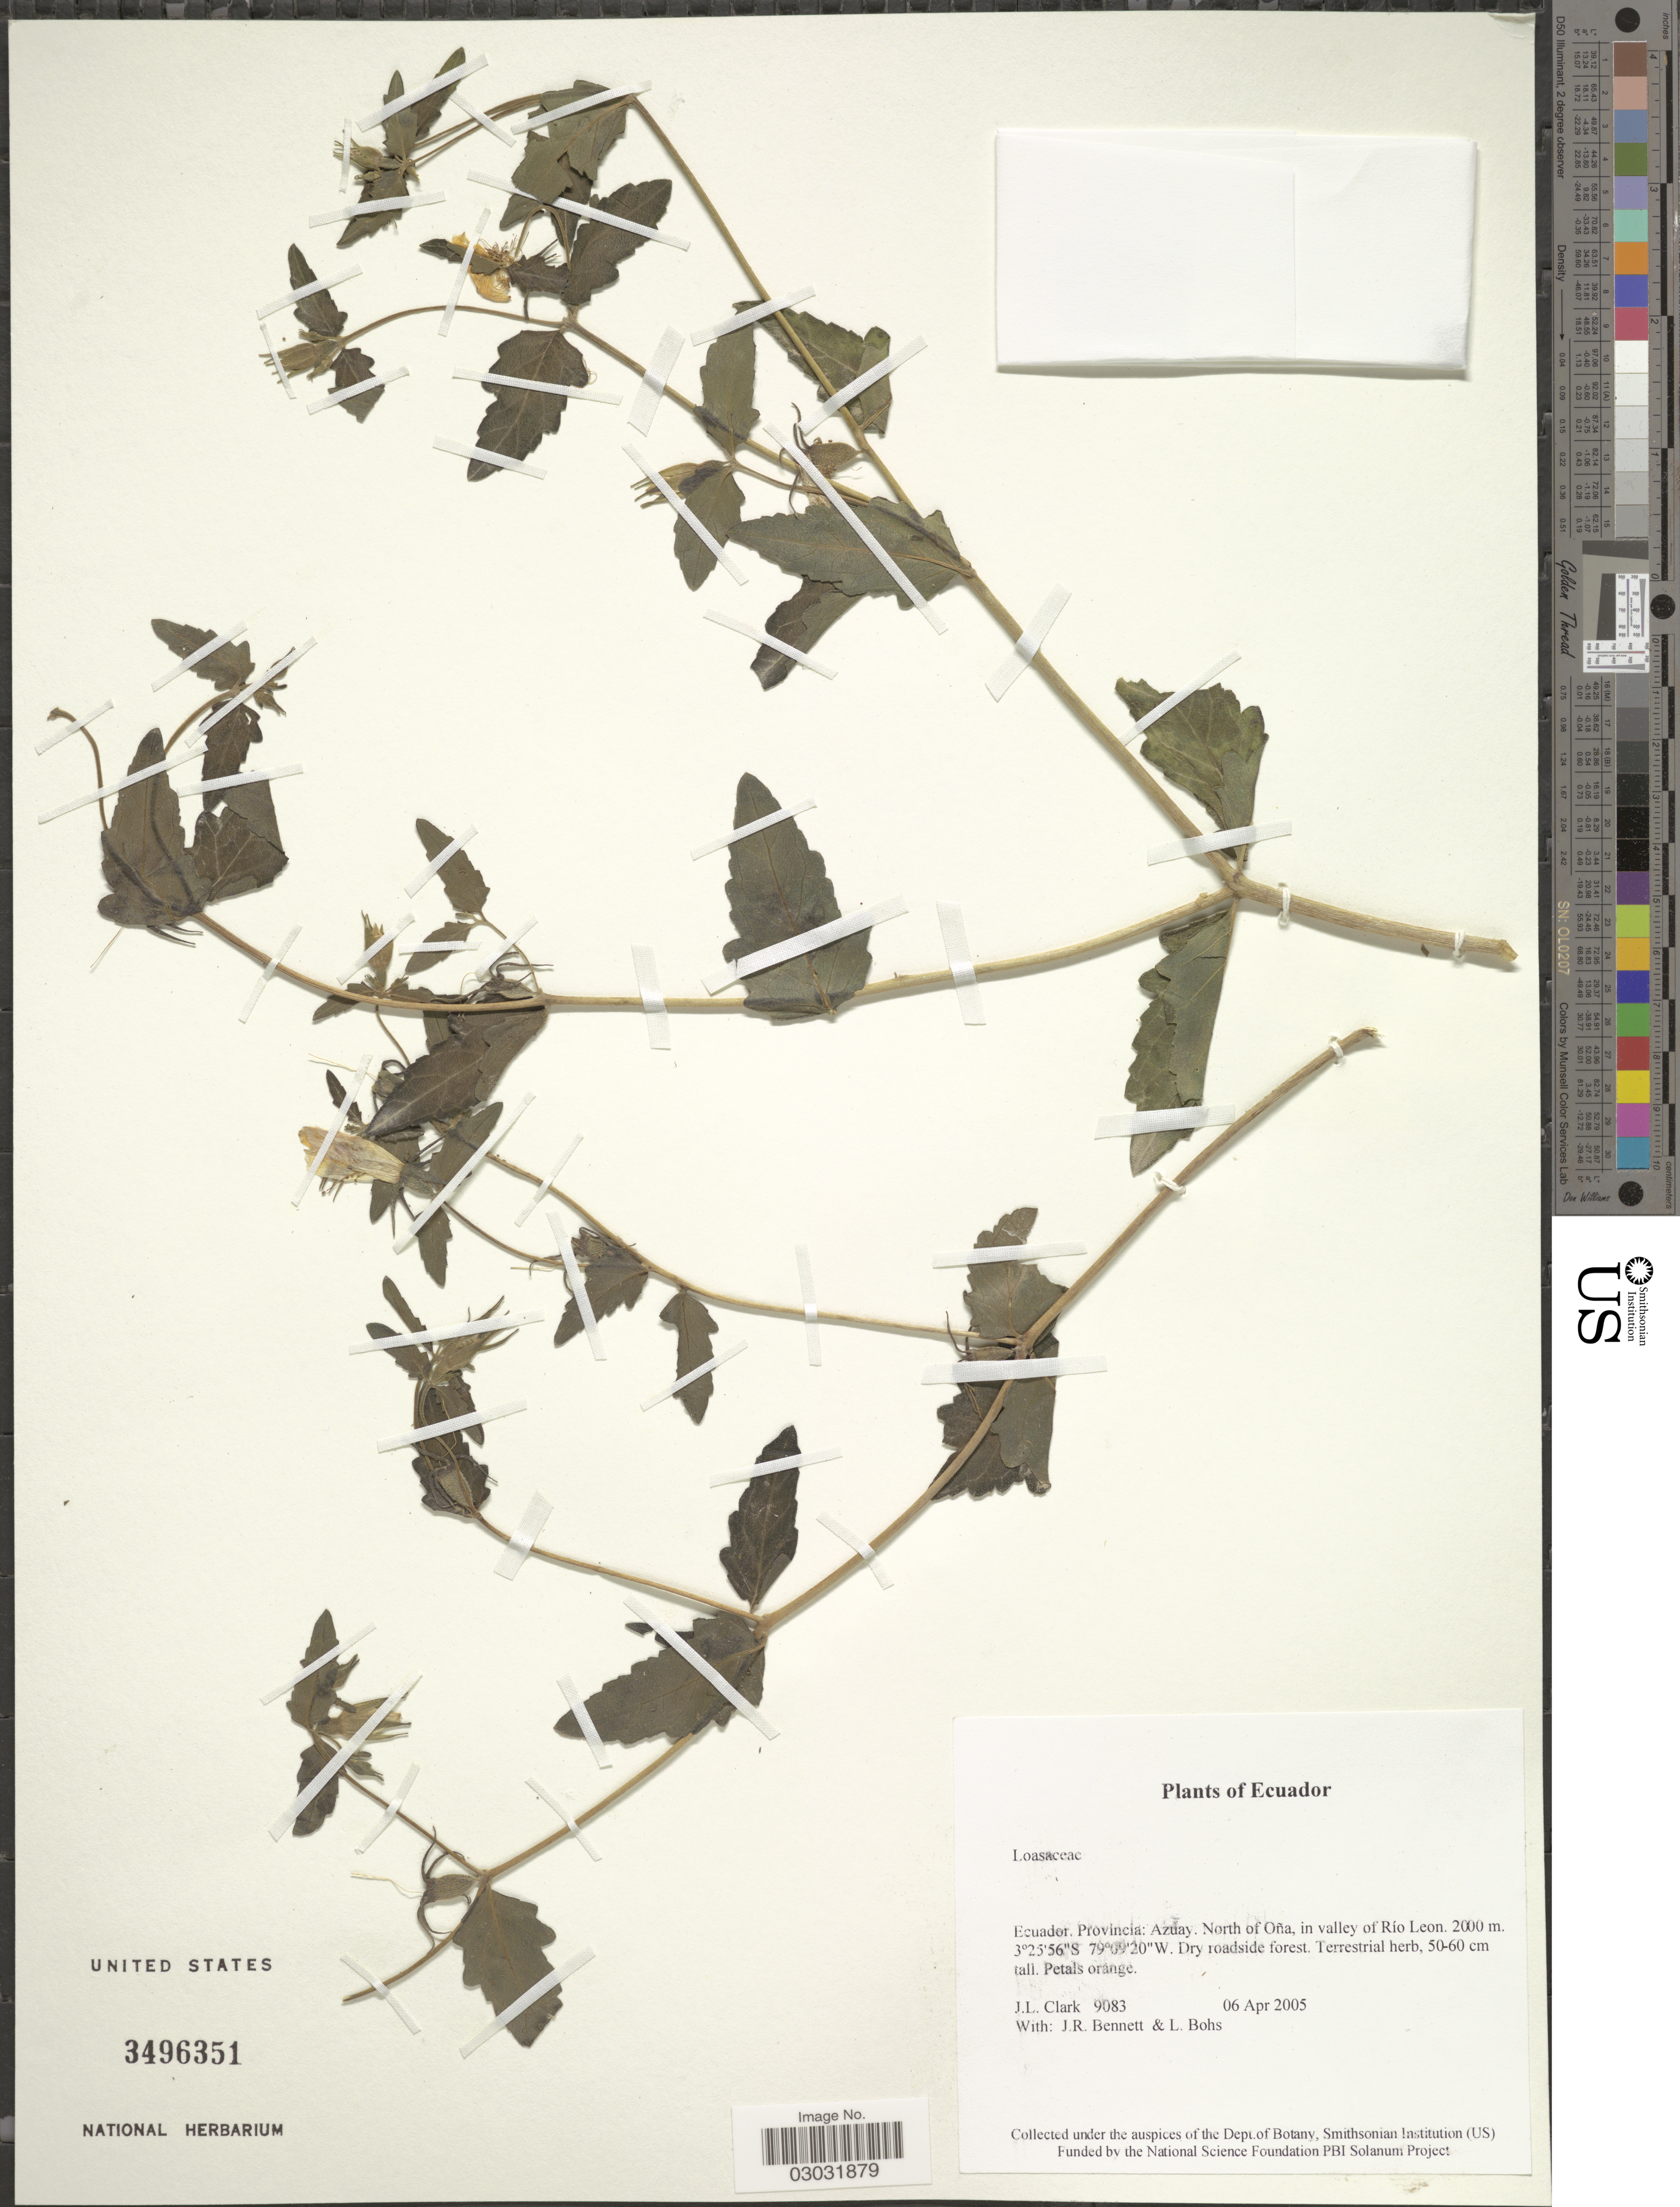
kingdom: Plantae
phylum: Tracheophyta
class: Magnoliopsida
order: Cornales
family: Loasaceae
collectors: J. L. Clark, J. R. Bennett & L. A. Bohs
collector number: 9083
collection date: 2005-04-06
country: Ecuador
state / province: Azuay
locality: North of Oña, in valley of Río Leon.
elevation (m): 2000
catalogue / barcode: US 3496351